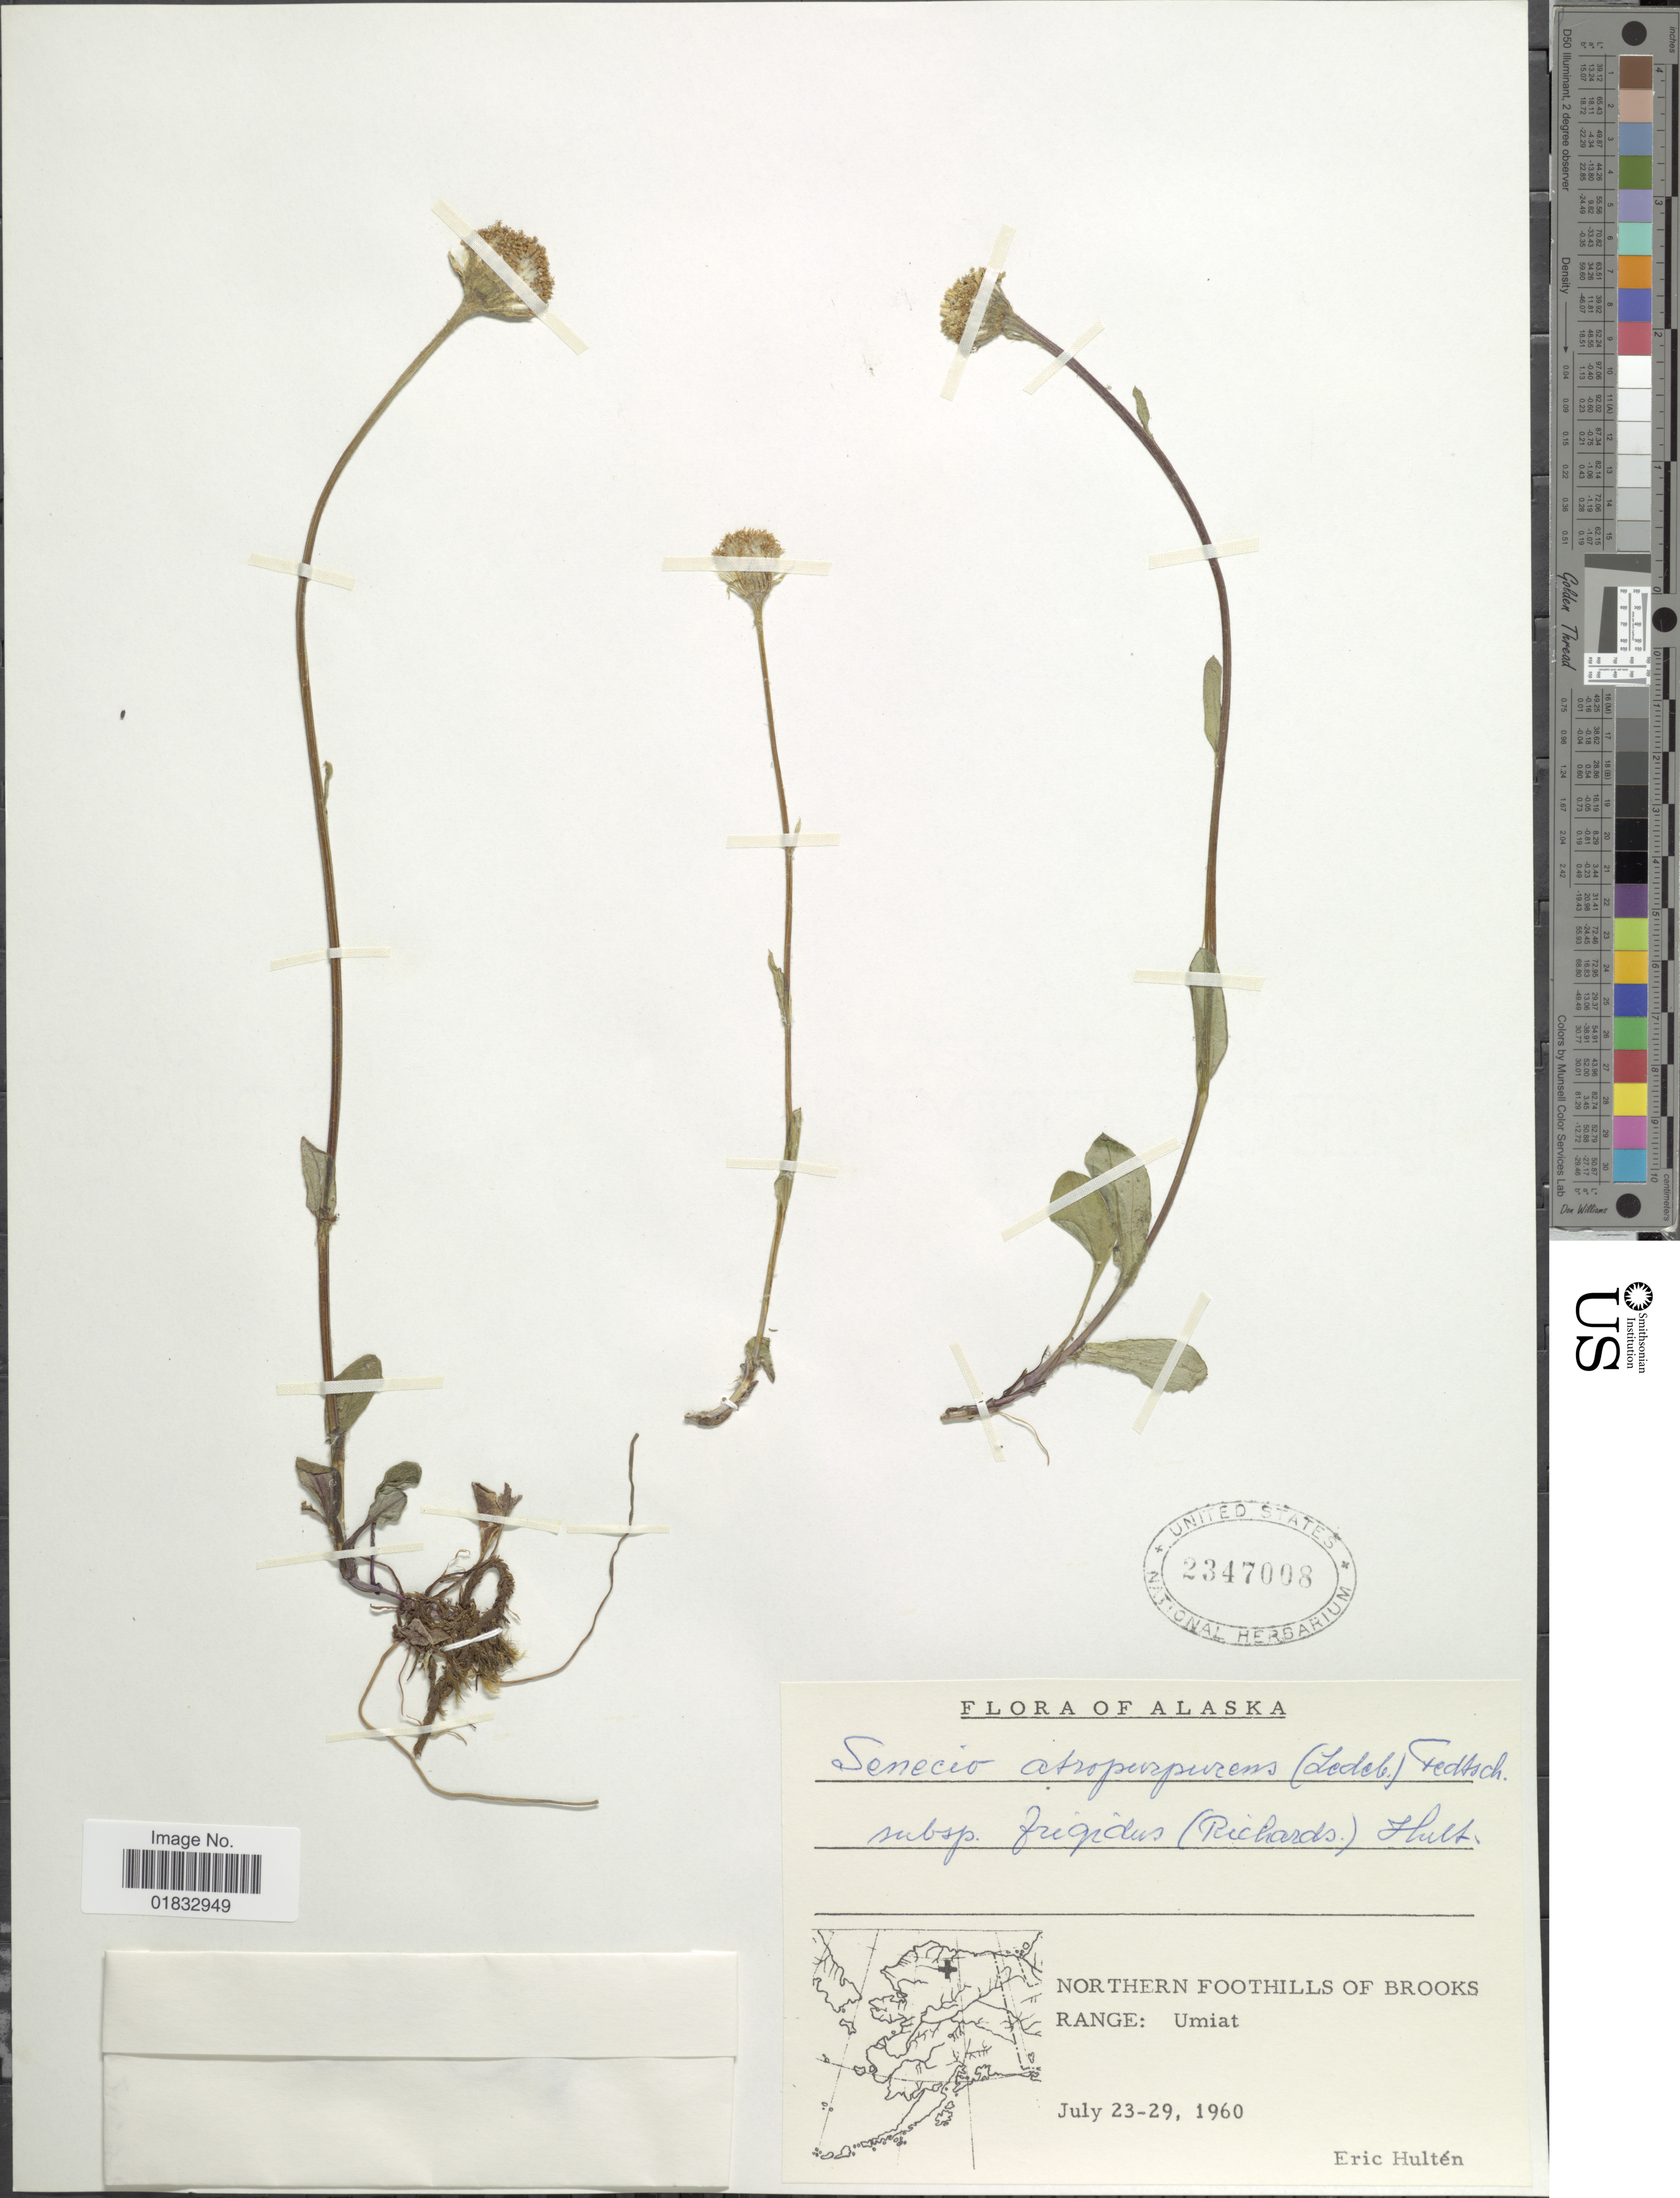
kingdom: Plantae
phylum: Tracheophyta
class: Magnoliopsida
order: Asterales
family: Asteraceae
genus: Tephroseris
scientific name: Tephroseris frigida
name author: (Richardson) Holub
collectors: E. G. Hultén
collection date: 1960-07-23/1960-07-29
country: United States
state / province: Alaska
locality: Northern Foothills of Brooks Range: Umiat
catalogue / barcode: US 2347008